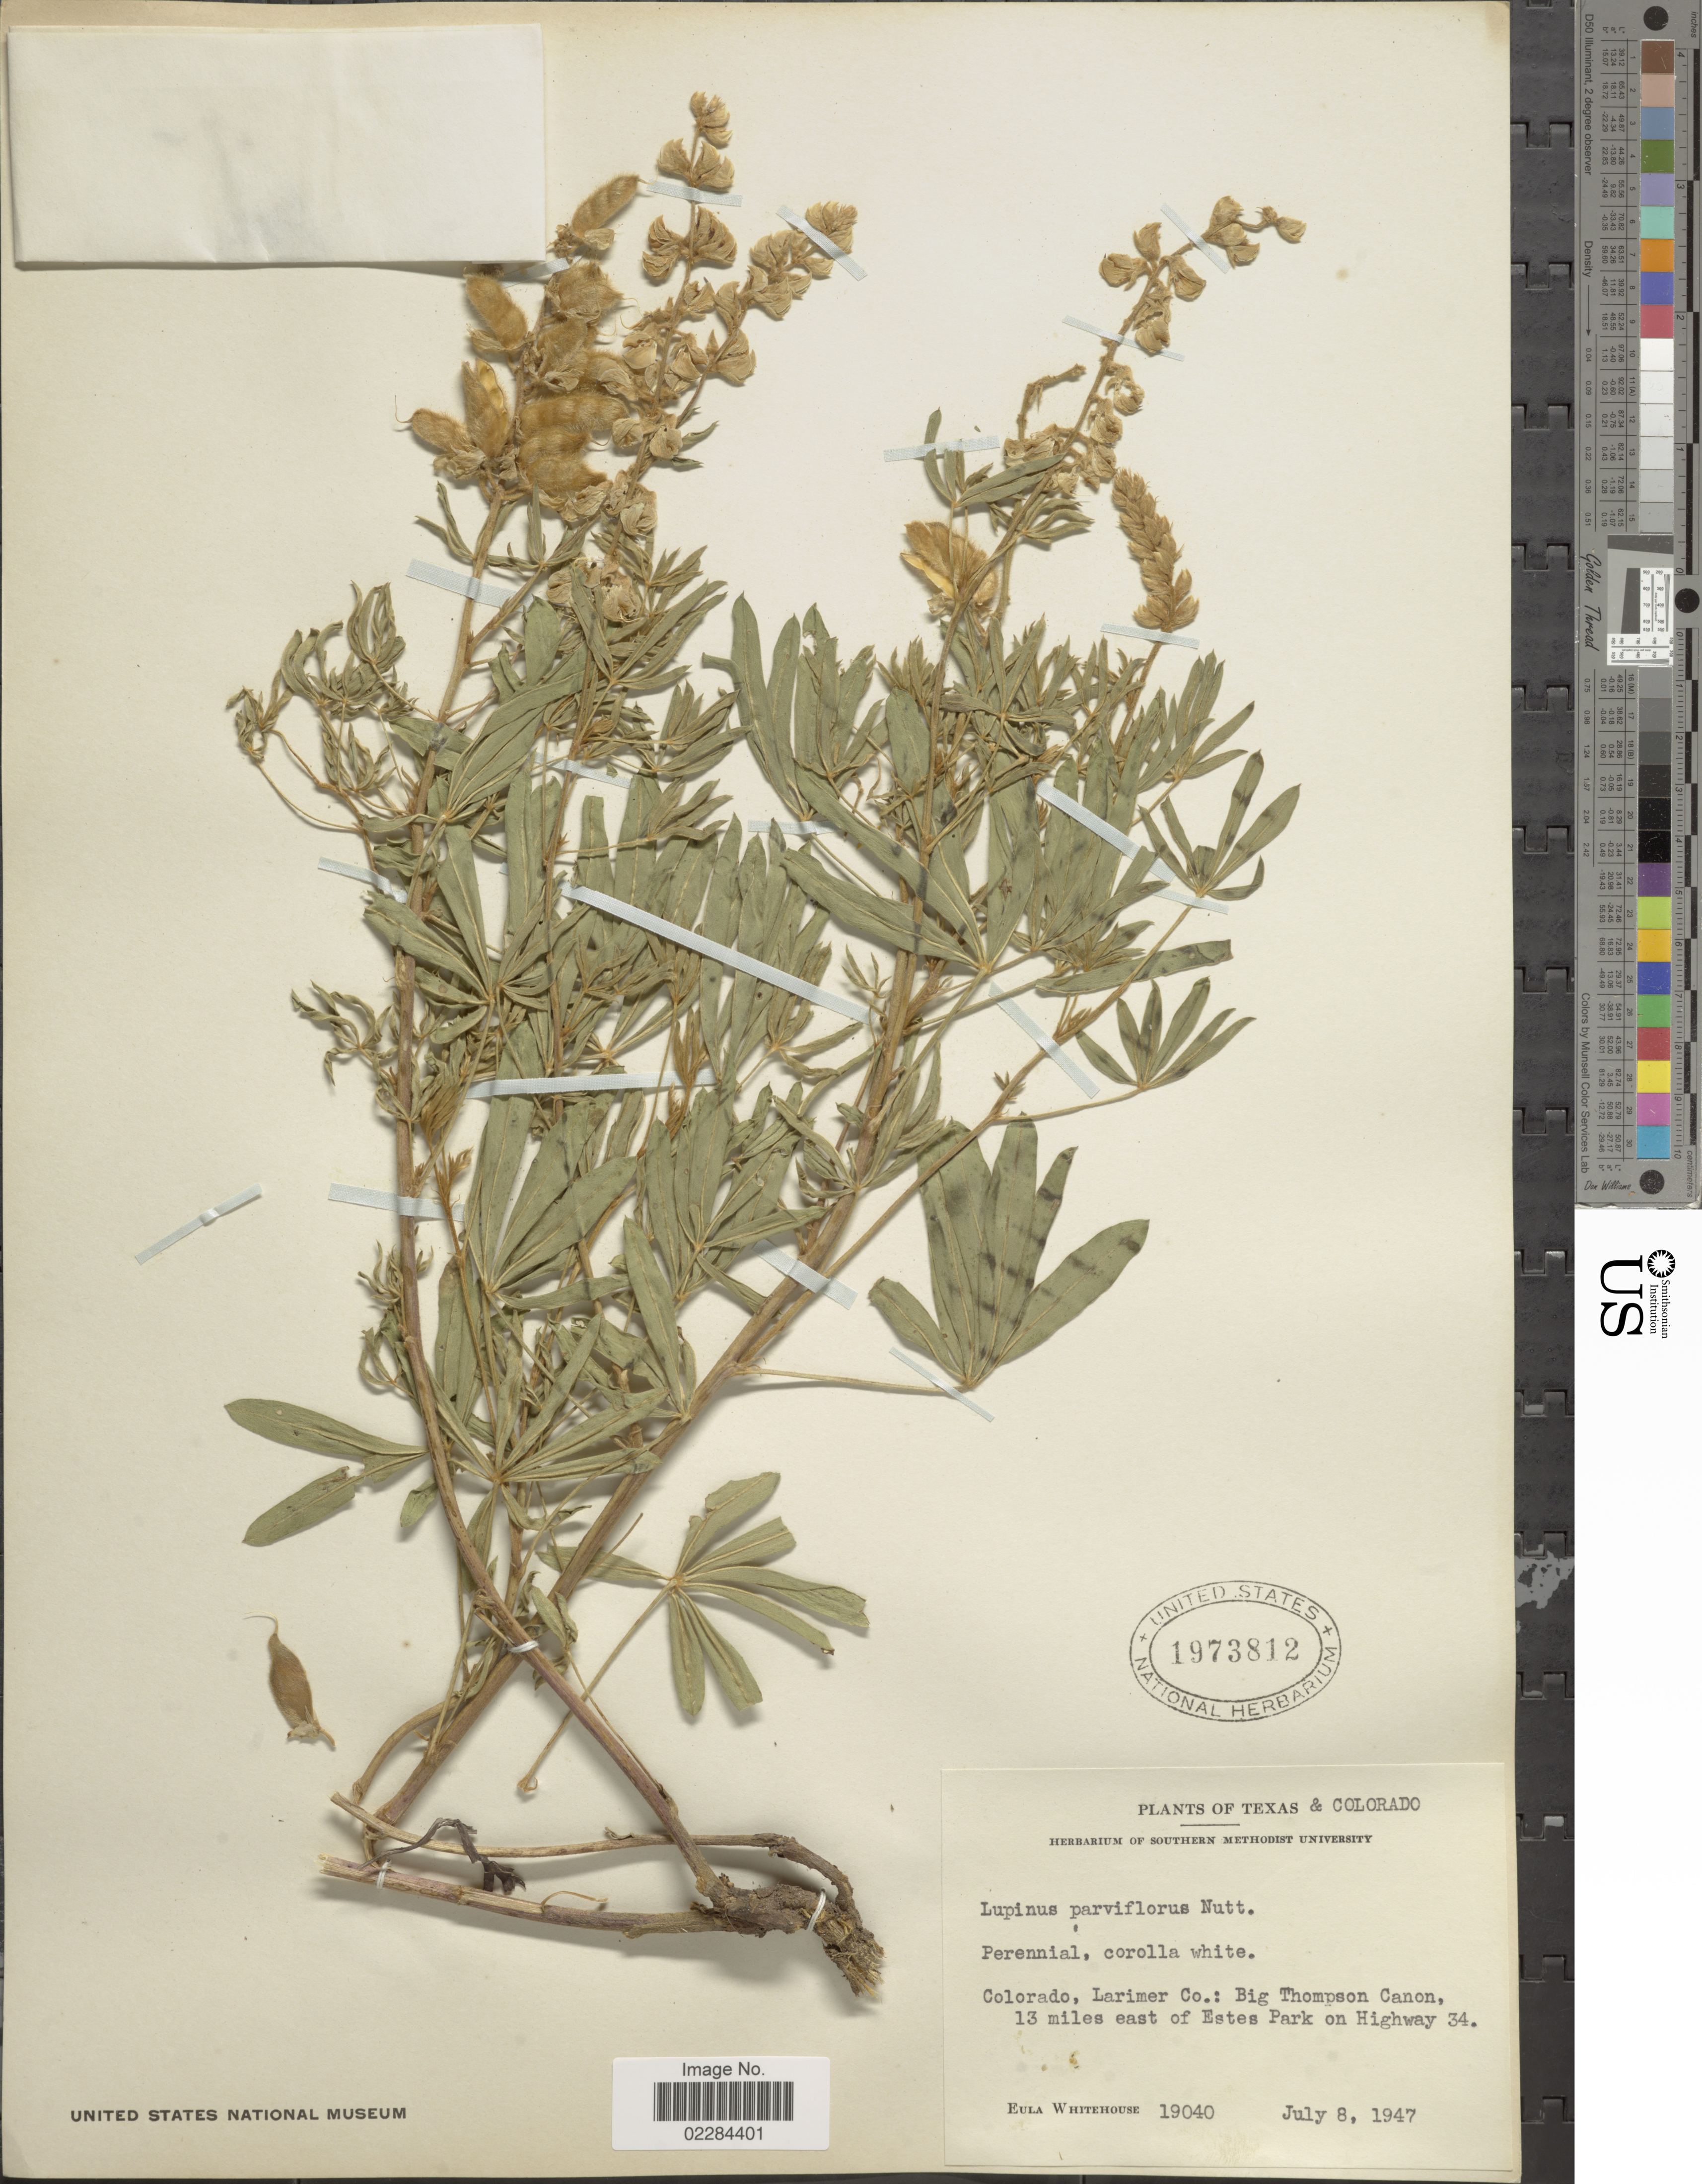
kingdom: Plantae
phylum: Tracheophyta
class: Magnoliopsida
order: Fabales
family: Fabaceae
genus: Lupinus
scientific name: Lupinus argenteus var. parviflorus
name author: (Nutt. ex Hook. & Arn.) C.L. Hitchc.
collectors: E. Whitehouse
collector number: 19040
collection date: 1947-07-08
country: United States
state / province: Colorado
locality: Larimer Co.: Big Thompson Canon, 13 miles east of Estes Park on Highway 34.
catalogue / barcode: US 1973812